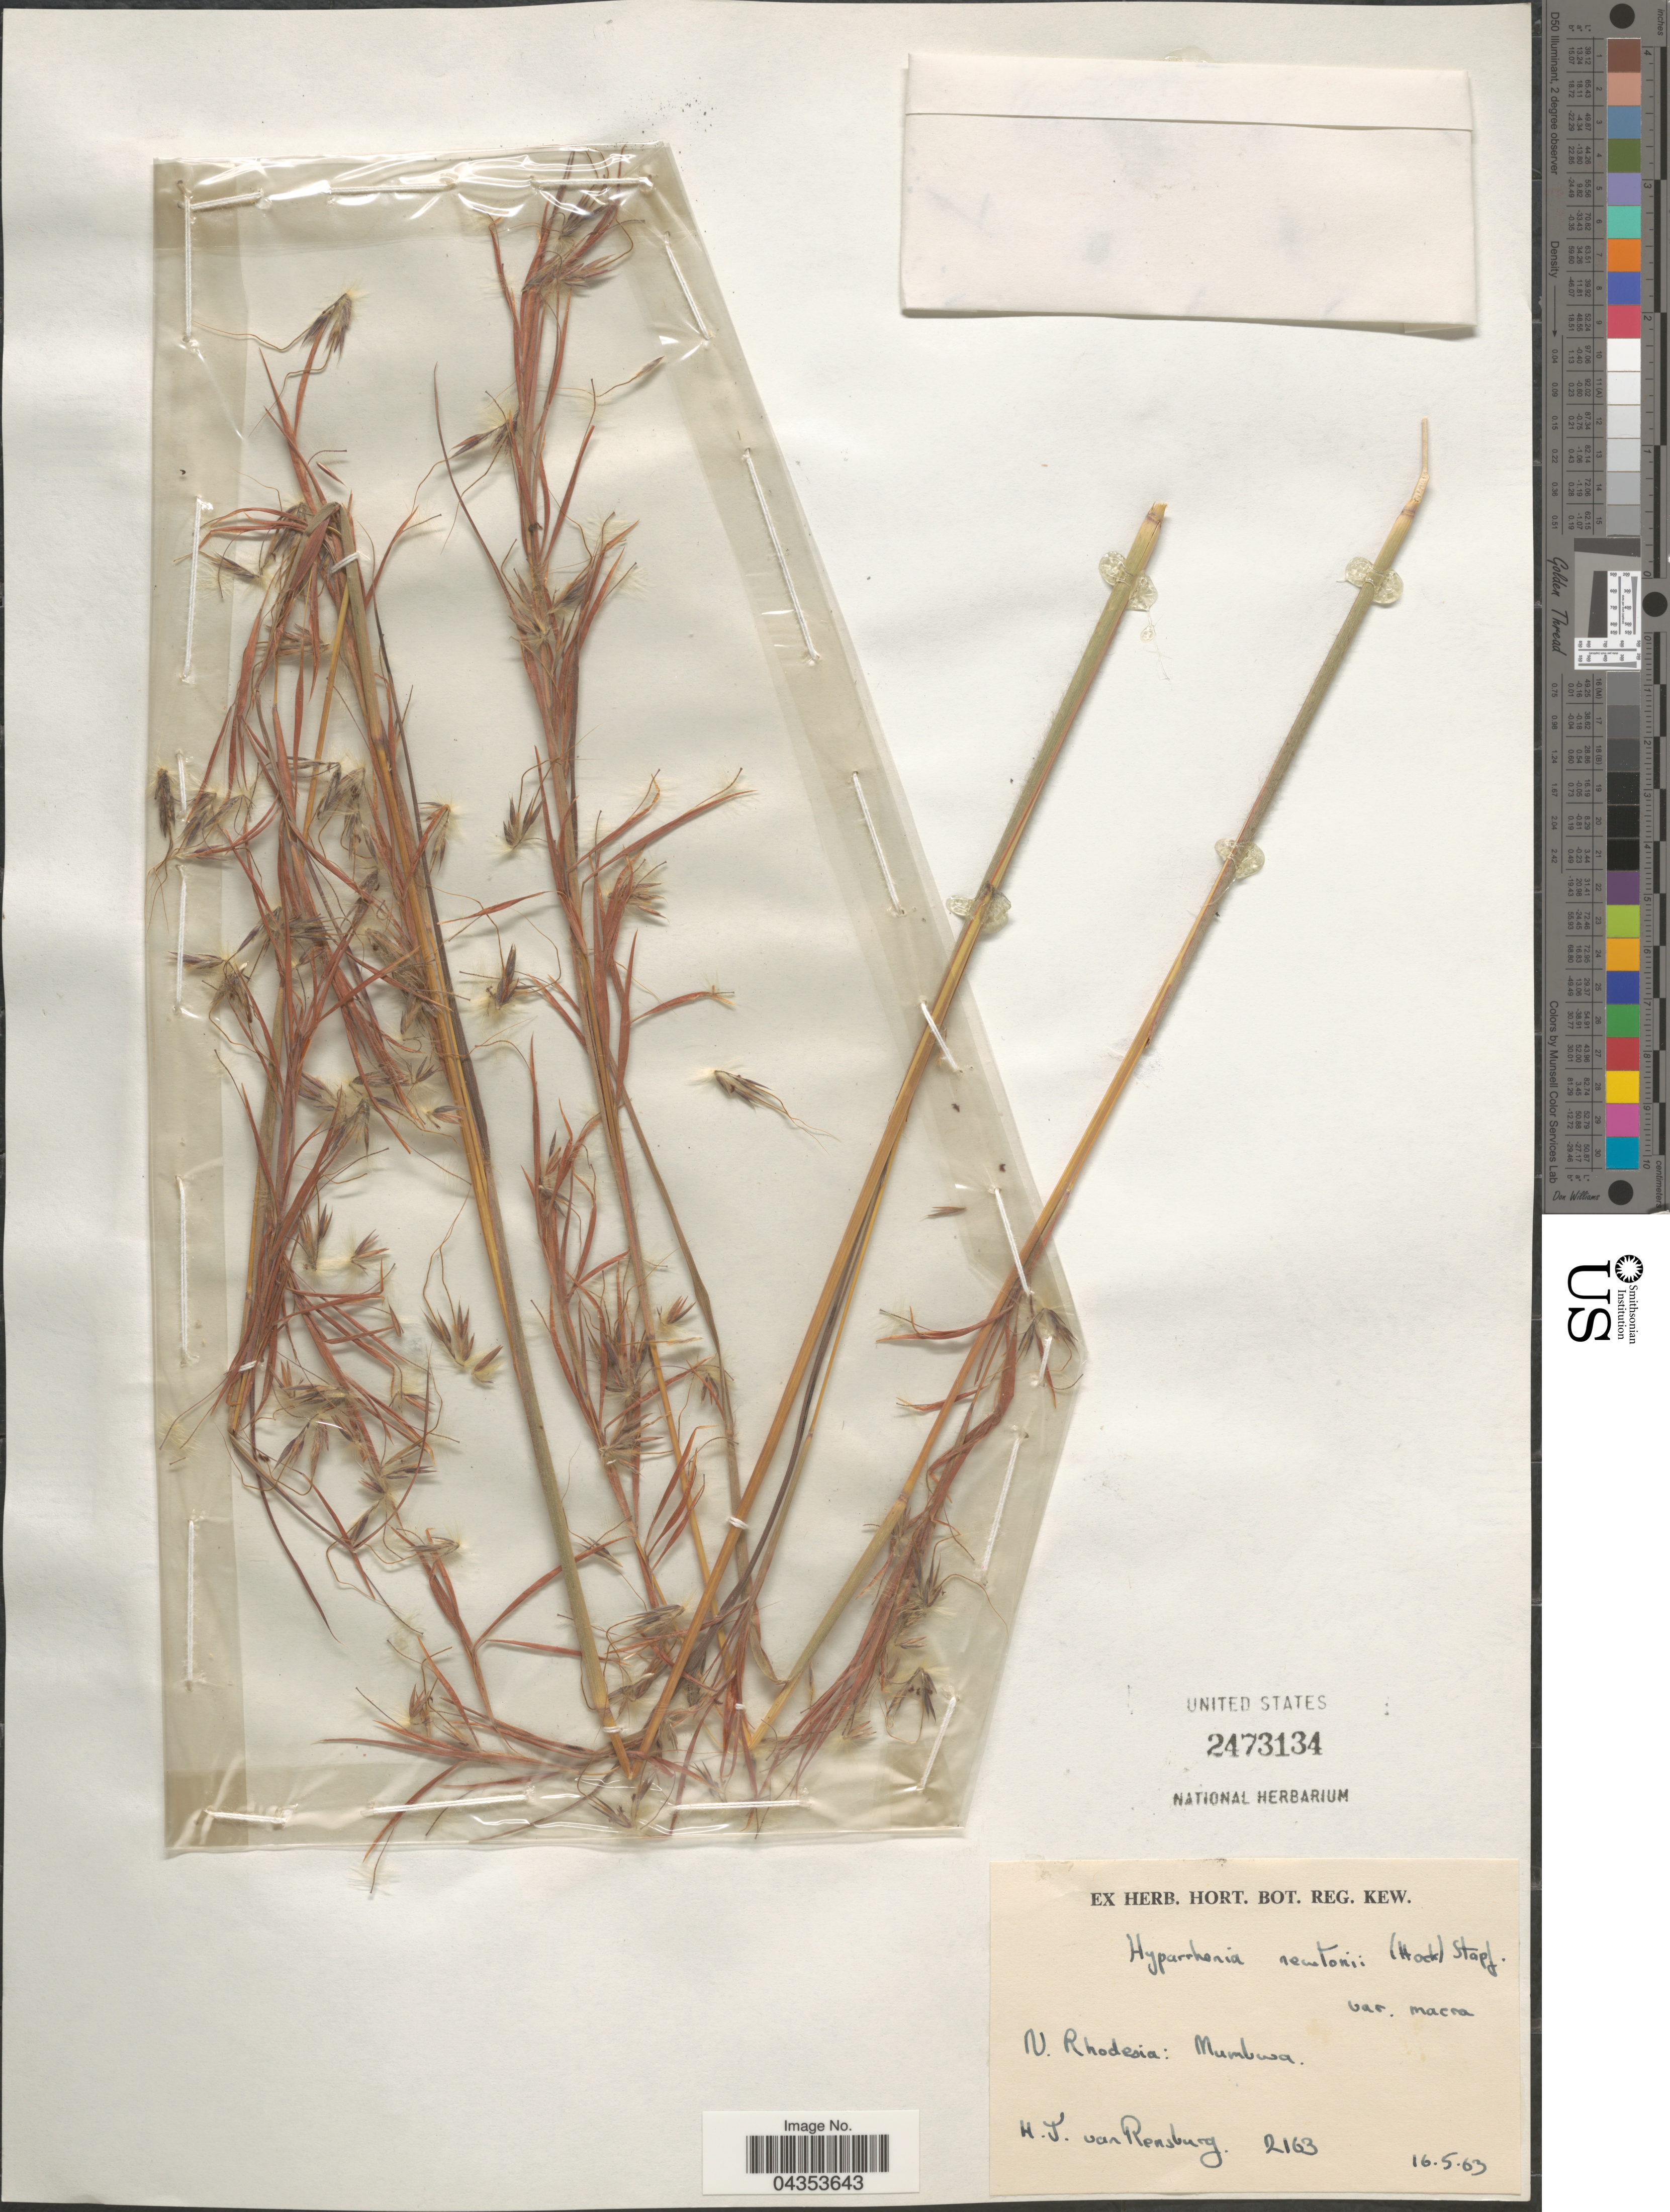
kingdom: Plantae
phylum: Tracheophyta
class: Liliopsida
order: Poales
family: Poaceae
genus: Hyparrhenia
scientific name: Hyparrhenia newtonii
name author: (Hack.) Staf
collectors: H. van Rensburg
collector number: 2163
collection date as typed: Transcribed d/m/y: 16/5/63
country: Zambia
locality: N. Rhodesia. Mumbwa.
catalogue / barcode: US 2473134